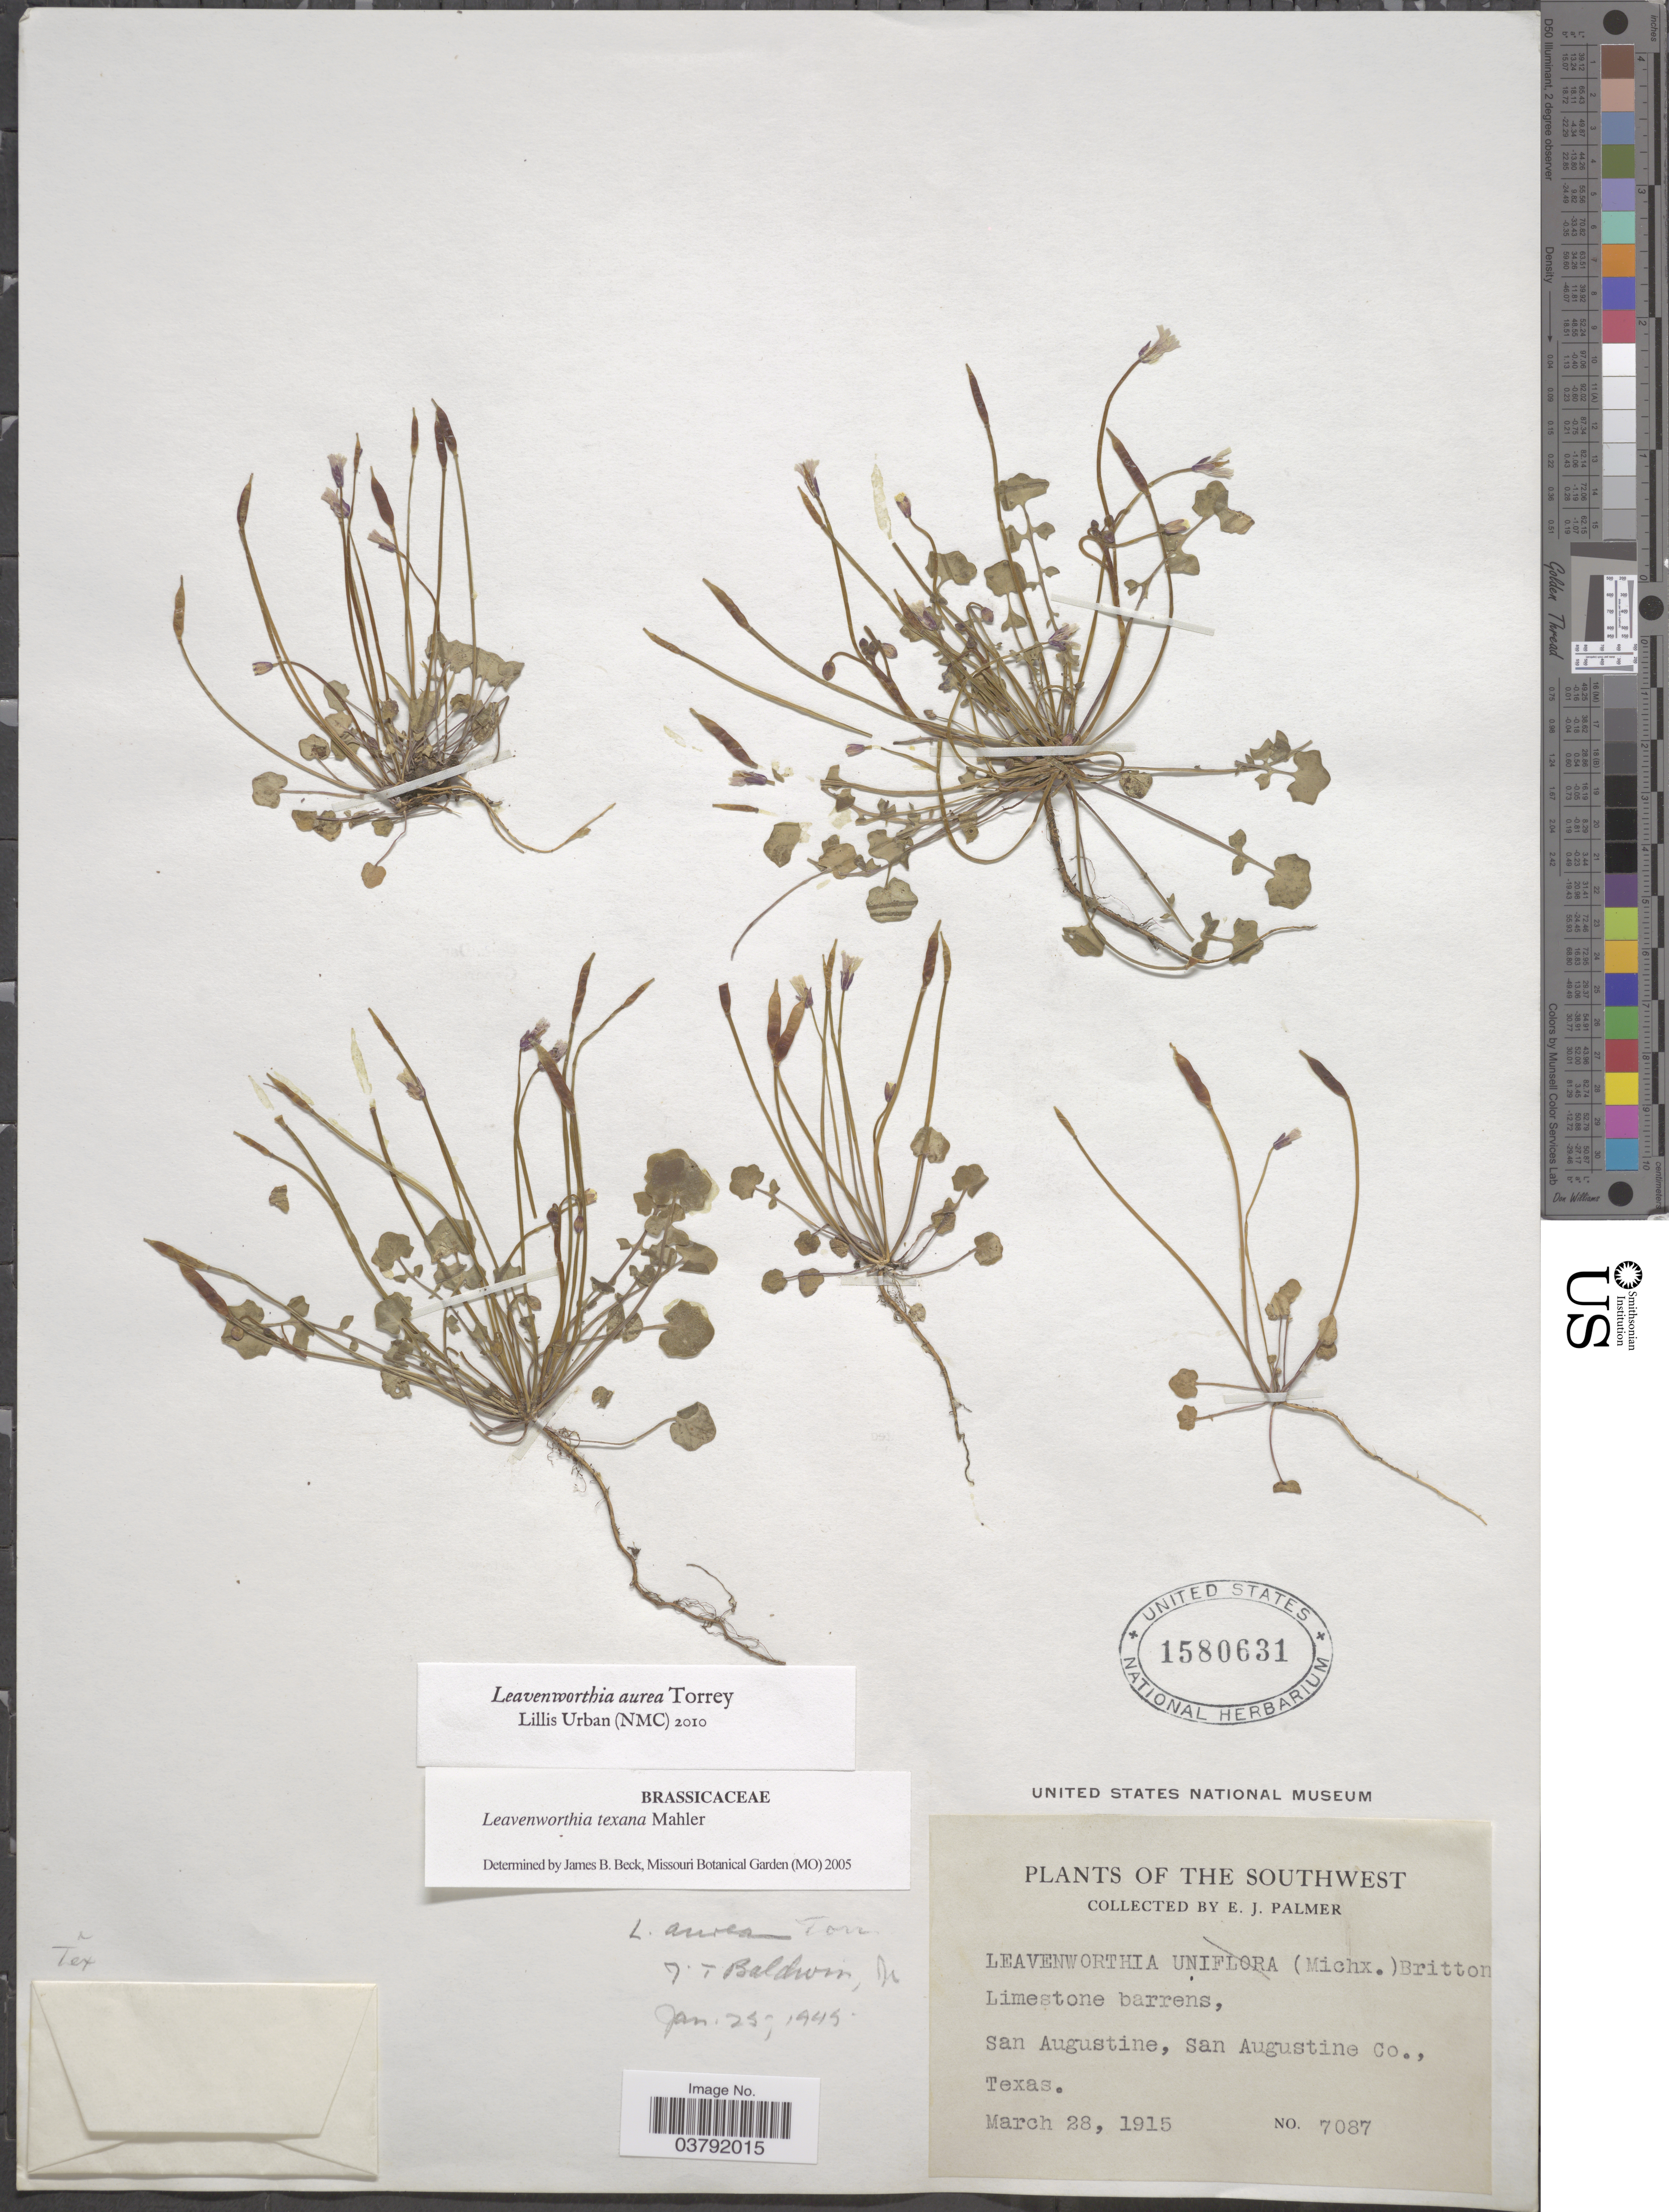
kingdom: Plantae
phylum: Tracheophyta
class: Magnoliopsida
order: Brassicales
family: Brassicaceae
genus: Leavenworthia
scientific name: Leavenworthia aurea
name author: Torr.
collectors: E. J. Palmer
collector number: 7087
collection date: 1915-03-28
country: United States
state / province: Texas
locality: The Southwest. San Augustine, San Augustine Co.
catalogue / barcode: US 1580631